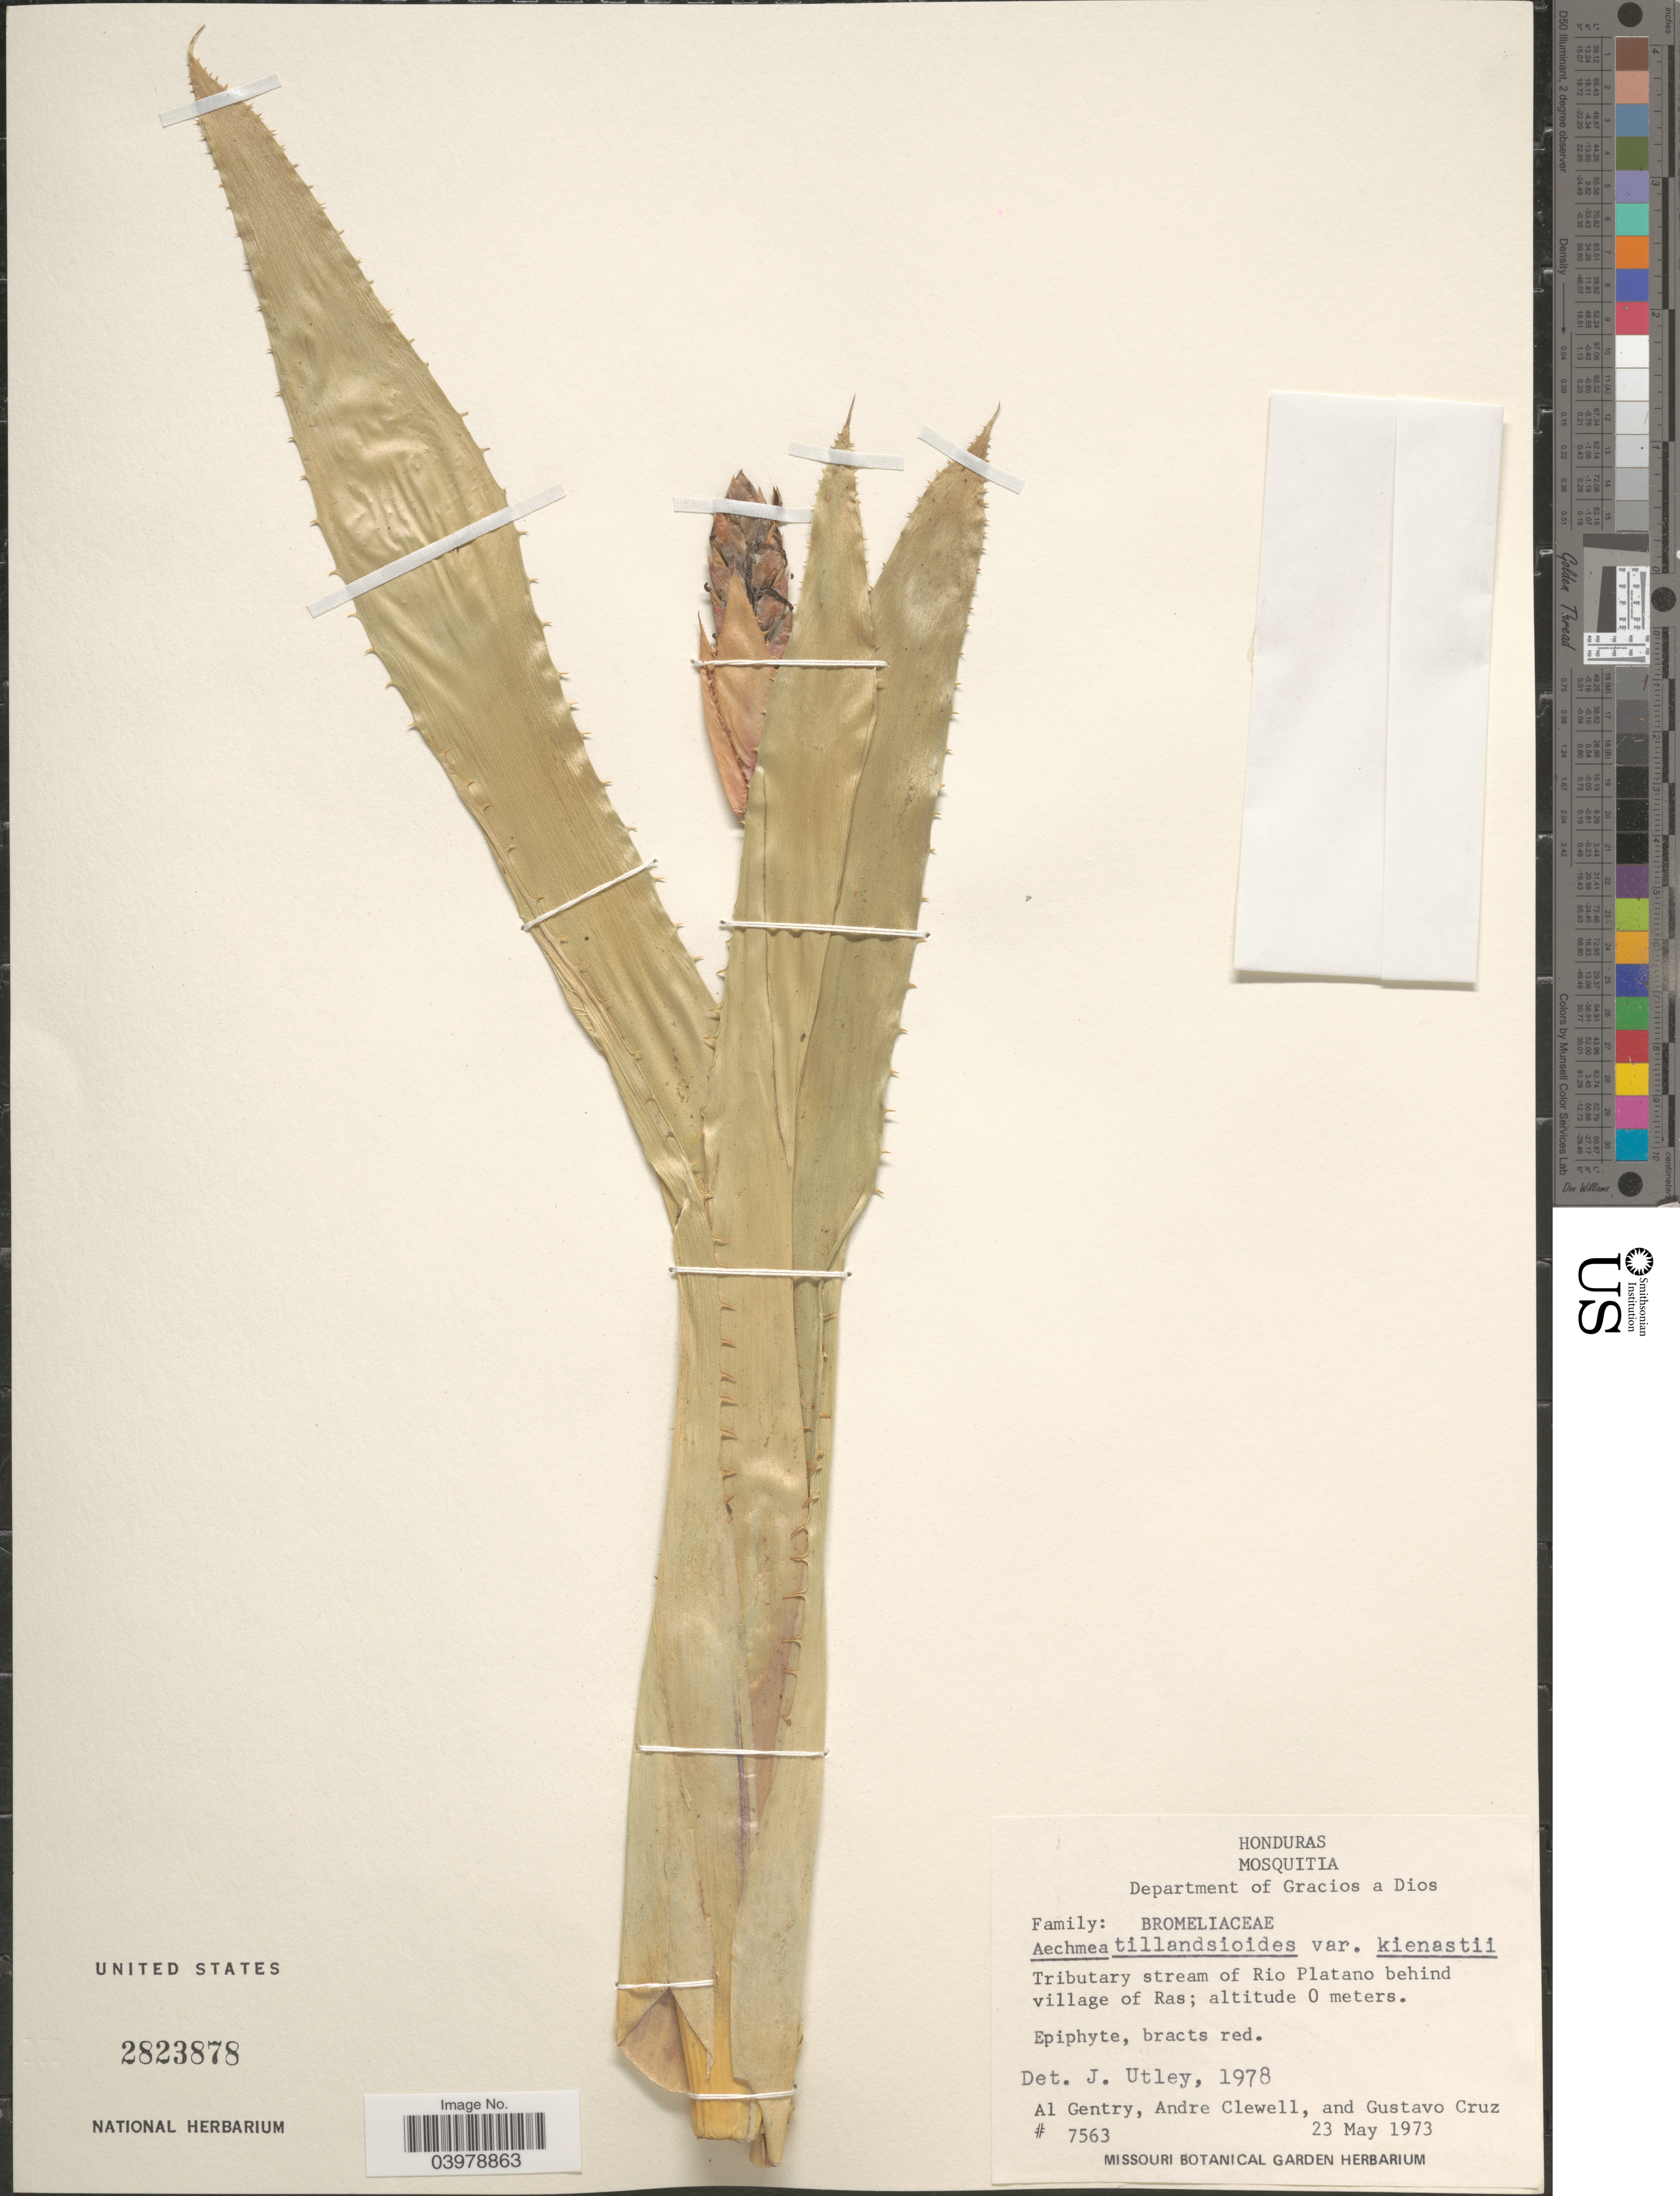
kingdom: Plantae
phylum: Tracheophyta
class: Liliopsida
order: Poales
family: Bromeliaceae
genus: Aechmea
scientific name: Aechmea tillandsioides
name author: (Mart. ex Schult. & Schult. f.) Baker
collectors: A. H. Gentry, A. Clewell & G. Cruz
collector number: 7563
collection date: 1973-05-23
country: Honduras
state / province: Gracias de Dios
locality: Mosquitia. Department of Gracios a Dios. Tributary stream of Rio Platano behind village of Ras.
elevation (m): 0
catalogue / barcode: US 2823878